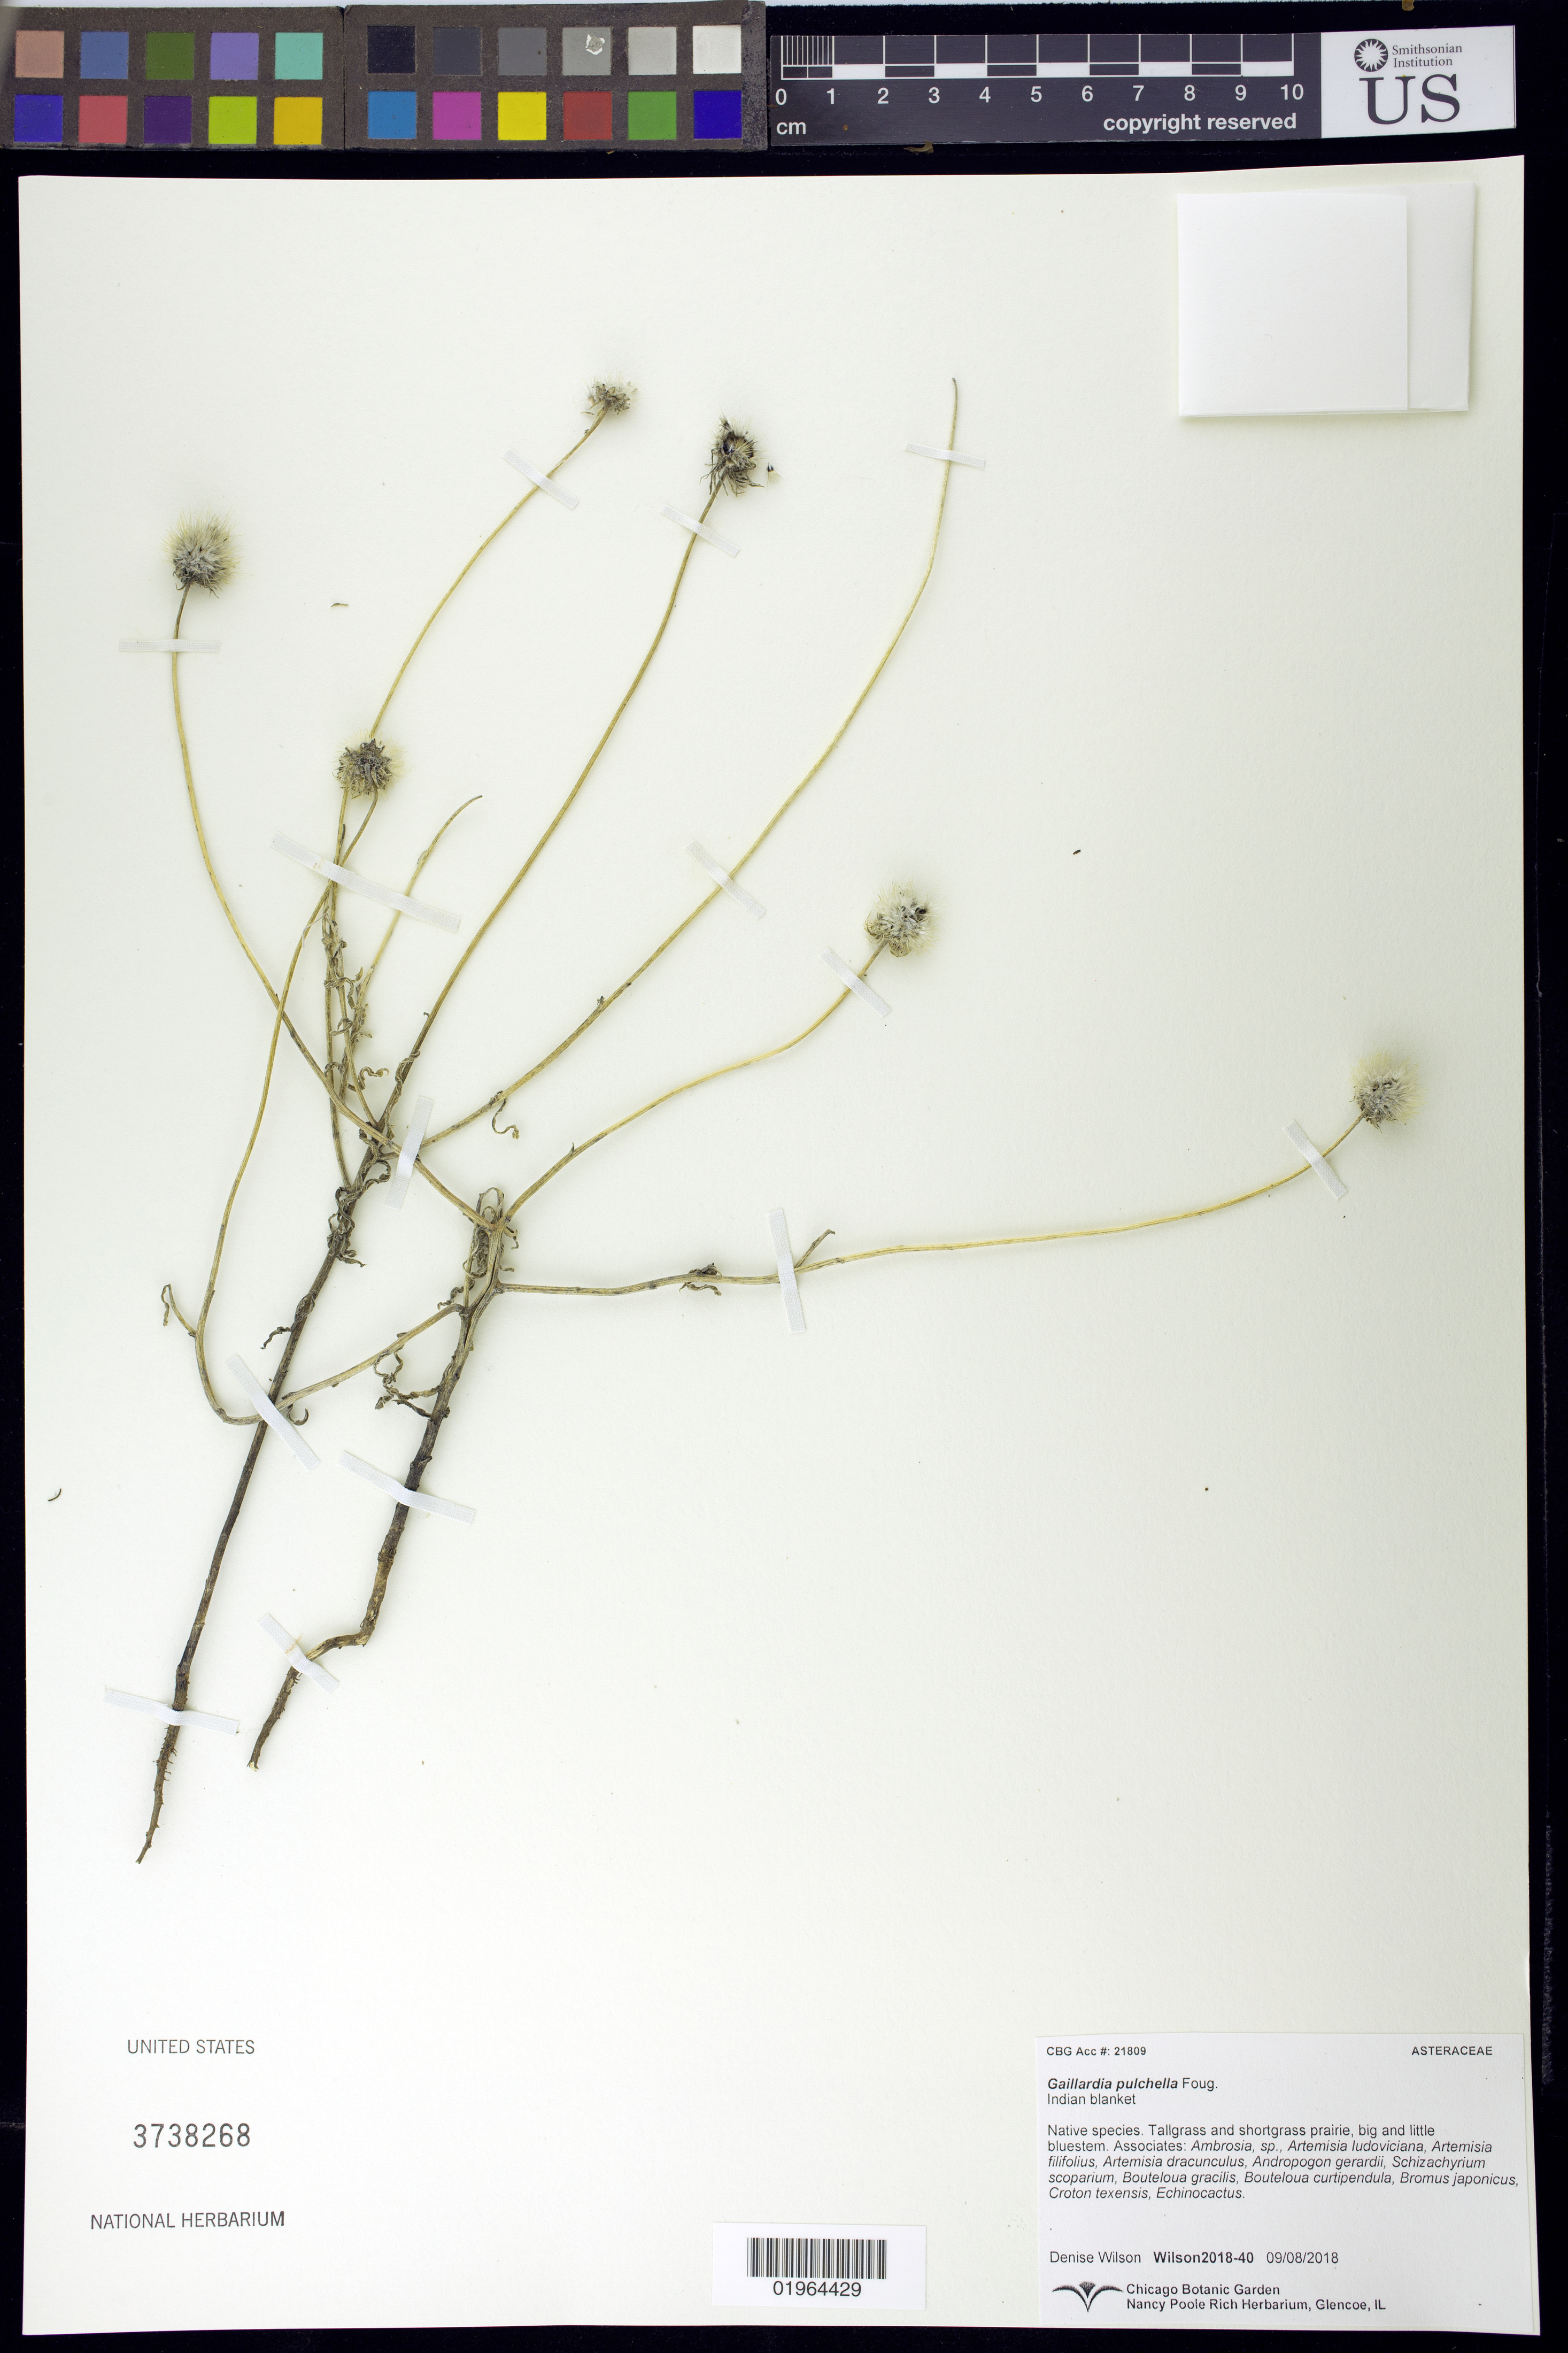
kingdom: Plantae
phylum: Tracheophyta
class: Magnoliopsida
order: Asterales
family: Asteraceae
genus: Gaillardia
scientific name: Gaillardia pulchella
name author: Foug.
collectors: D. Wilson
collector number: Wilson2018-40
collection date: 2018-09-08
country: United States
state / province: Illinois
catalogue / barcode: US 3738268